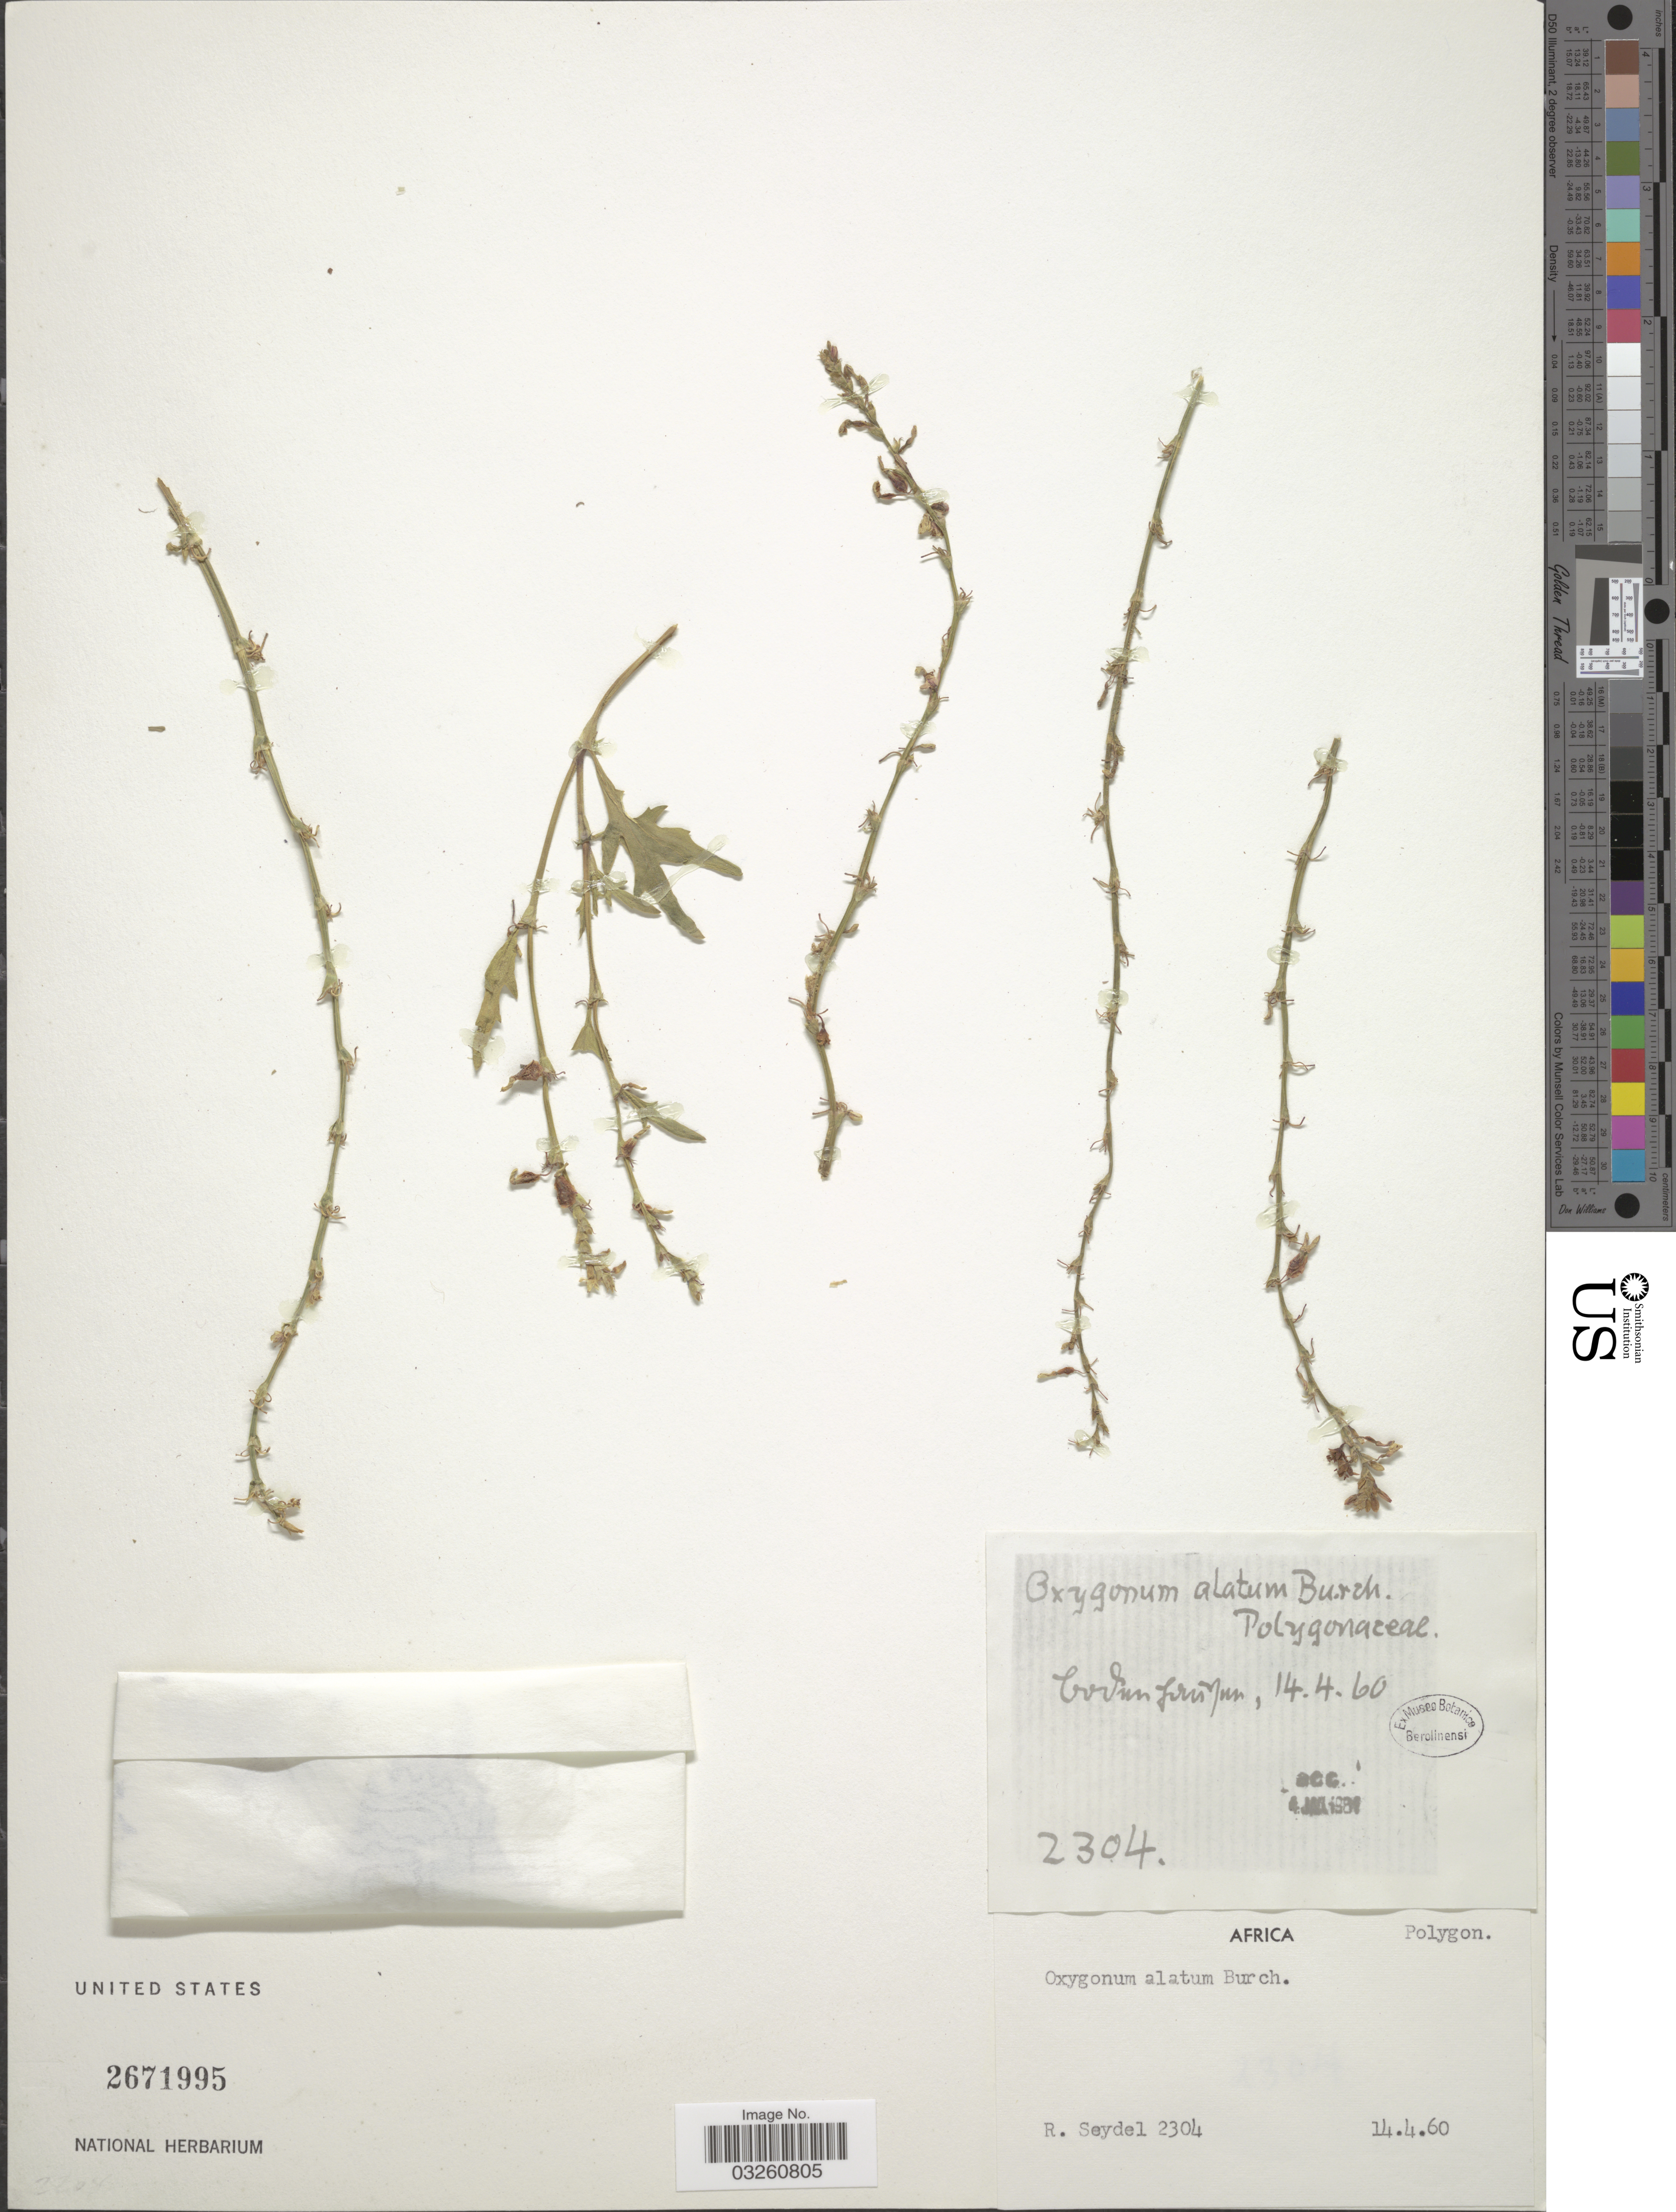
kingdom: Plantae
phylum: Tracheophyta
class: Magnoliopsida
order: Caryophyllales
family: Polygonaceae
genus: Oxygonum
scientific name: Oxygonum alatum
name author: Burch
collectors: R. Seydel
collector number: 2304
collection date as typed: Transcribed d/m/y: 14/4/60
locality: Africa.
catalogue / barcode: US 2671995